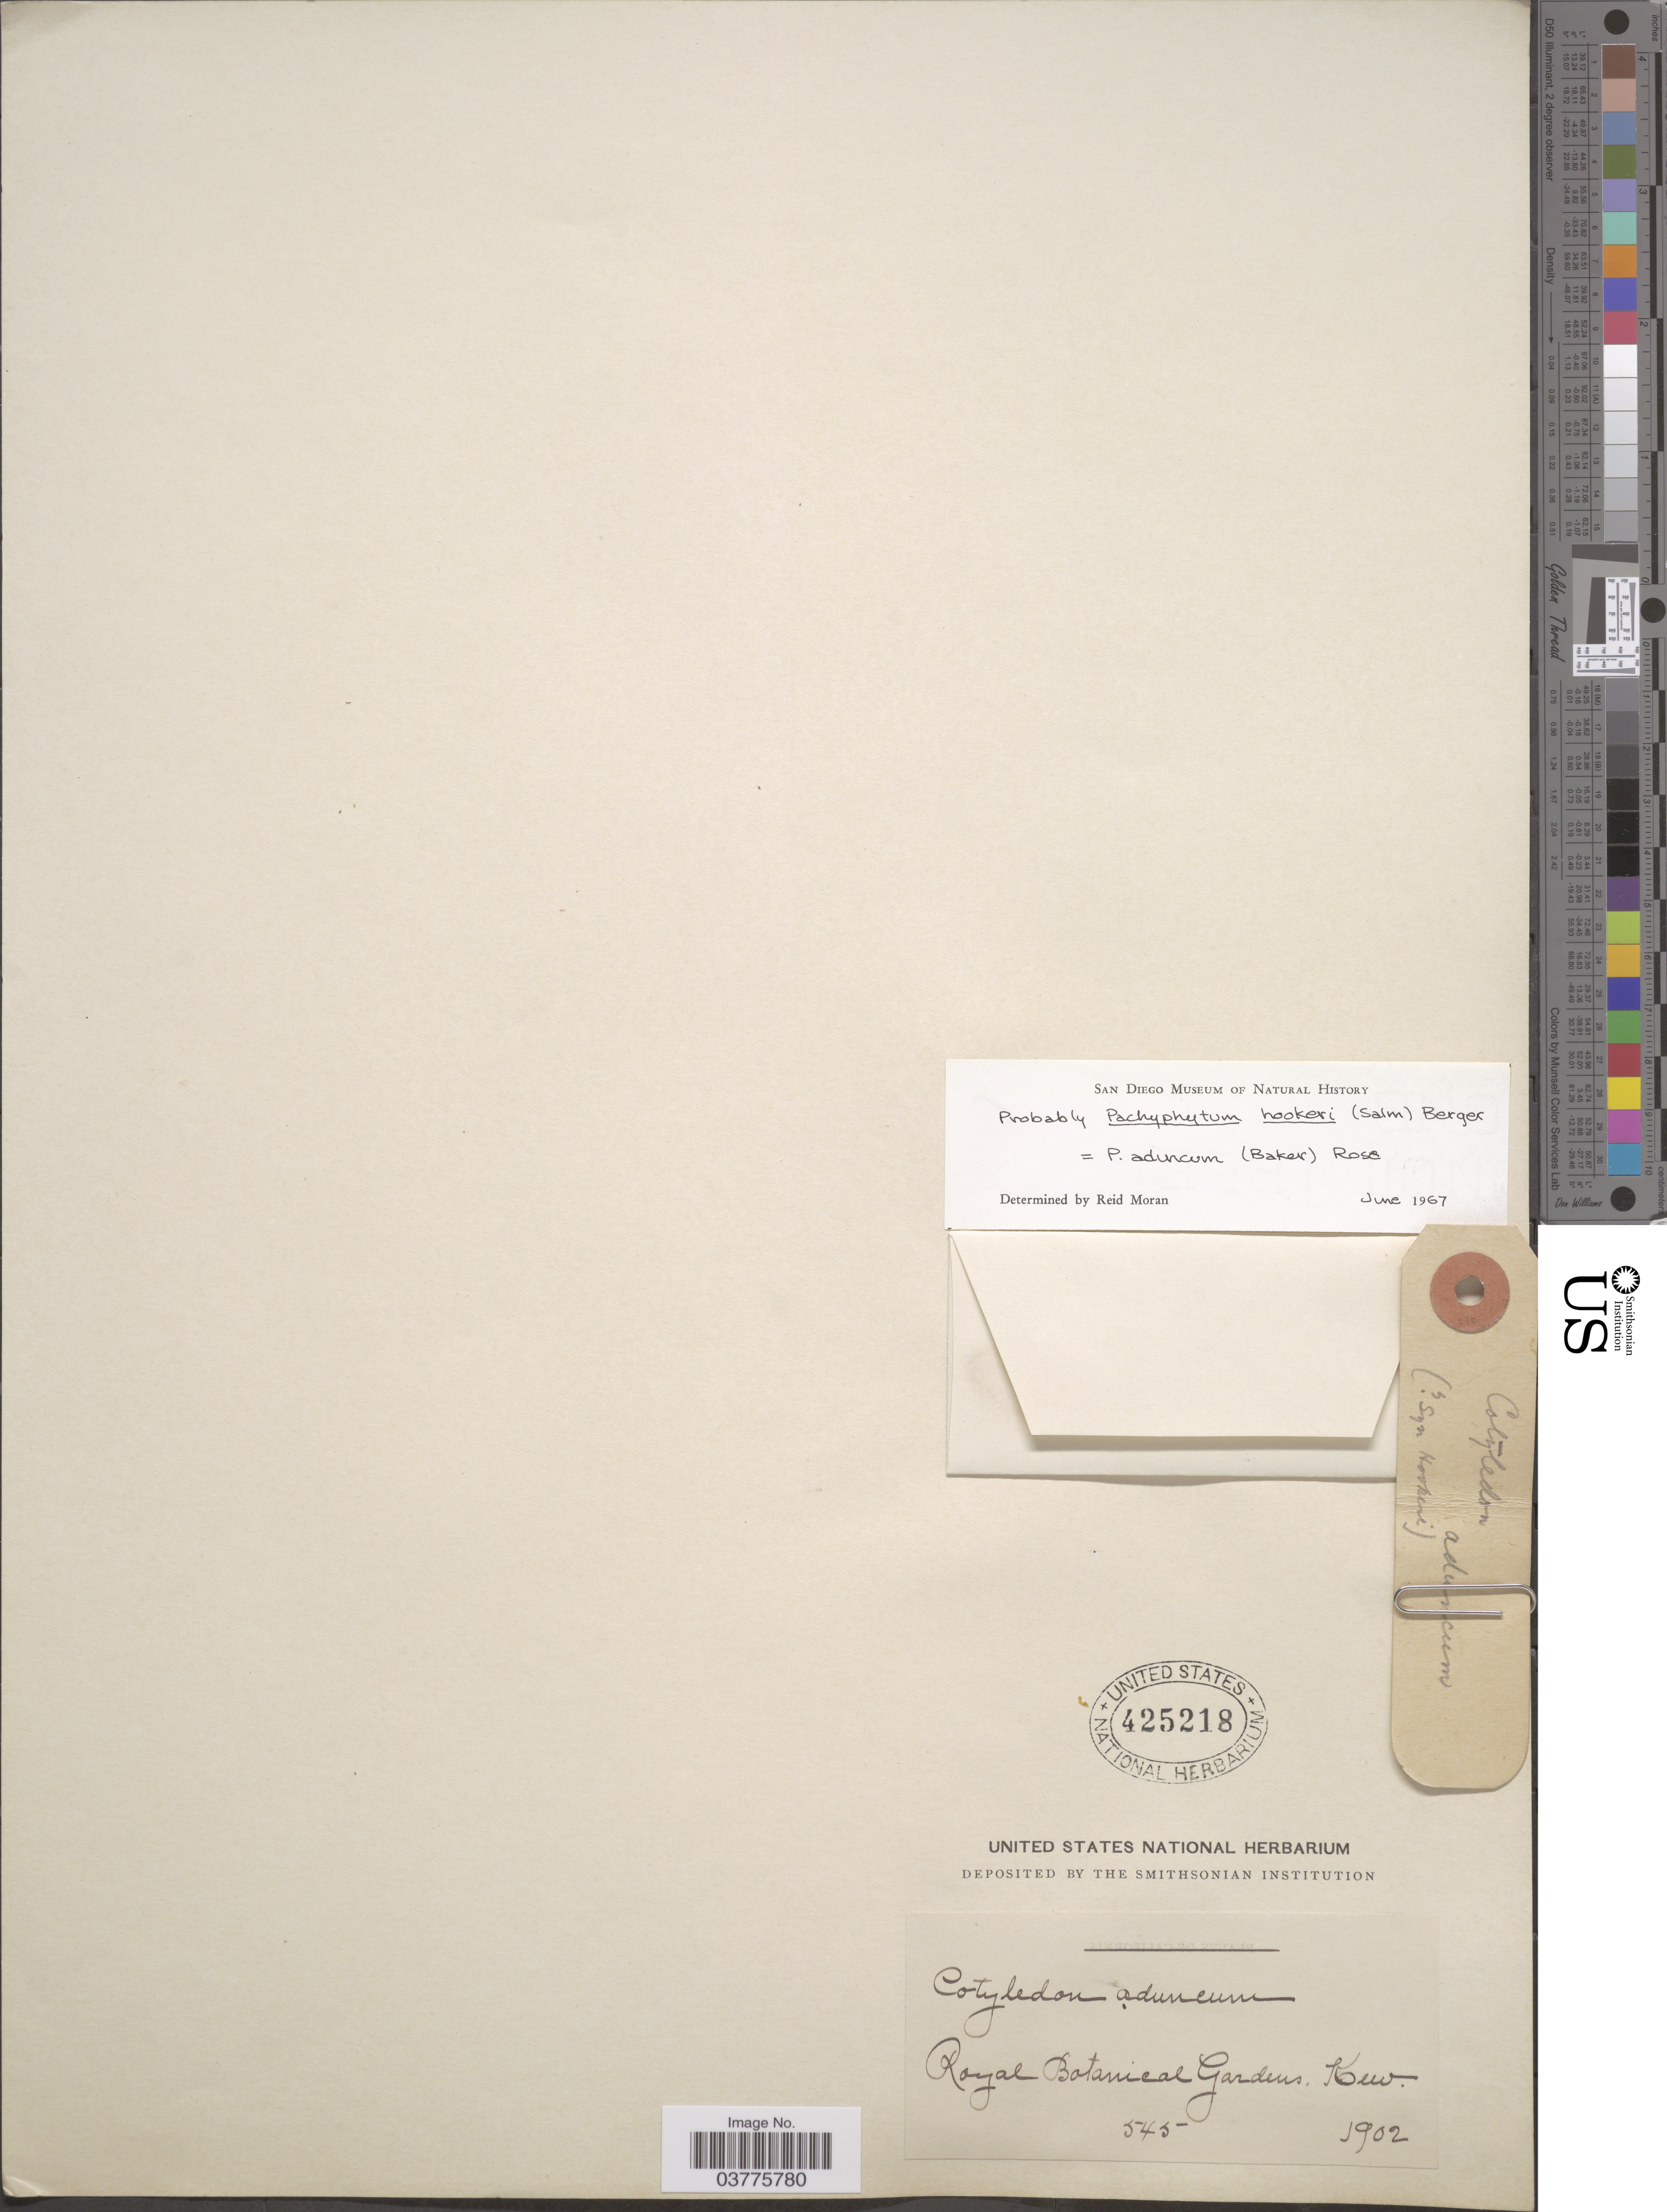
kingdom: Plantae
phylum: Tracheophyta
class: Magnoliopsida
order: Saxifragales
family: Crassulaceae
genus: Pachyphytum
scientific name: Pachyphytum hookeri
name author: (Salm-Dyck) A. Berger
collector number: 545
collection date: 1902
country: United Kingdom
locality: Royal Botanical Gardens, Kew.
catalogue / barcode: US 425218